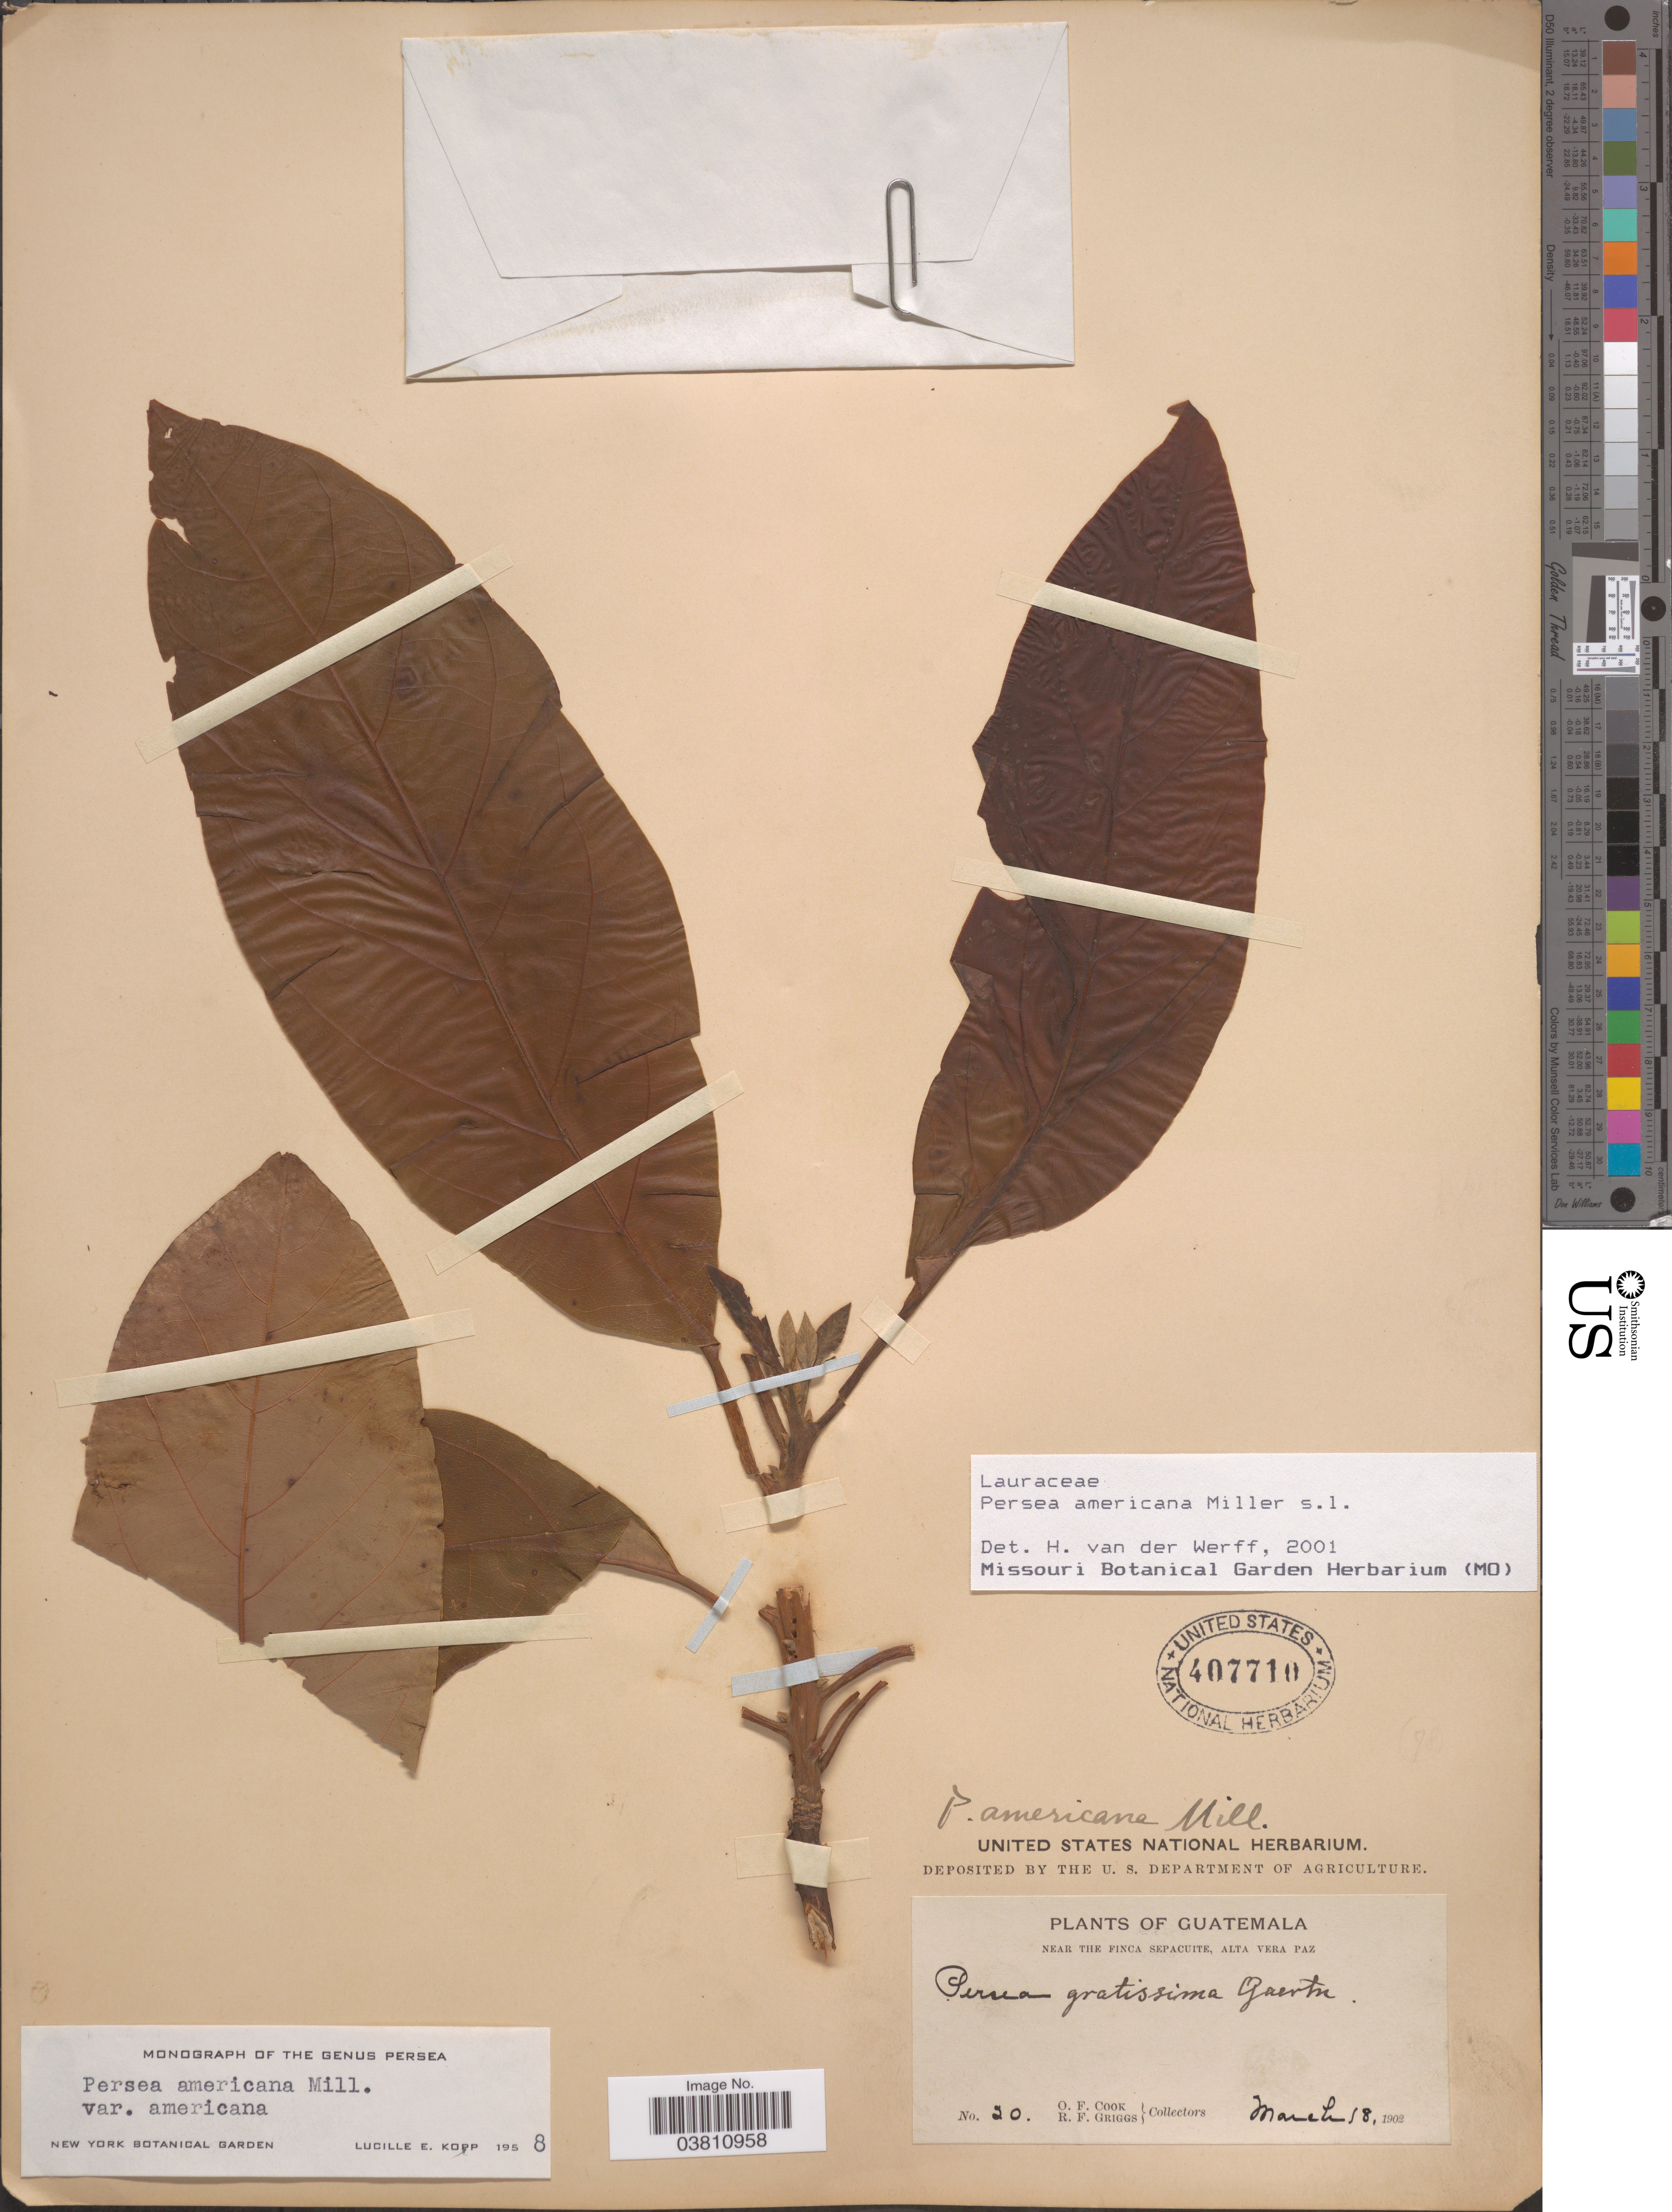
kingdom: Plantae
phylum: Tracheophyta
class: Magnoliopsida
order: Laurales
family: Lauraceae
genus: Persea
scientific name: Persea americana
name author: Mill.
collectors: O. F. Cook & R. F. Griggs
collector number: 20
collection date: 1902-03-18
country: Guatemala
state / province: Alta Verapaz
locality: Near the Finca Sepacuite.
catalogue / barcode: US 407710